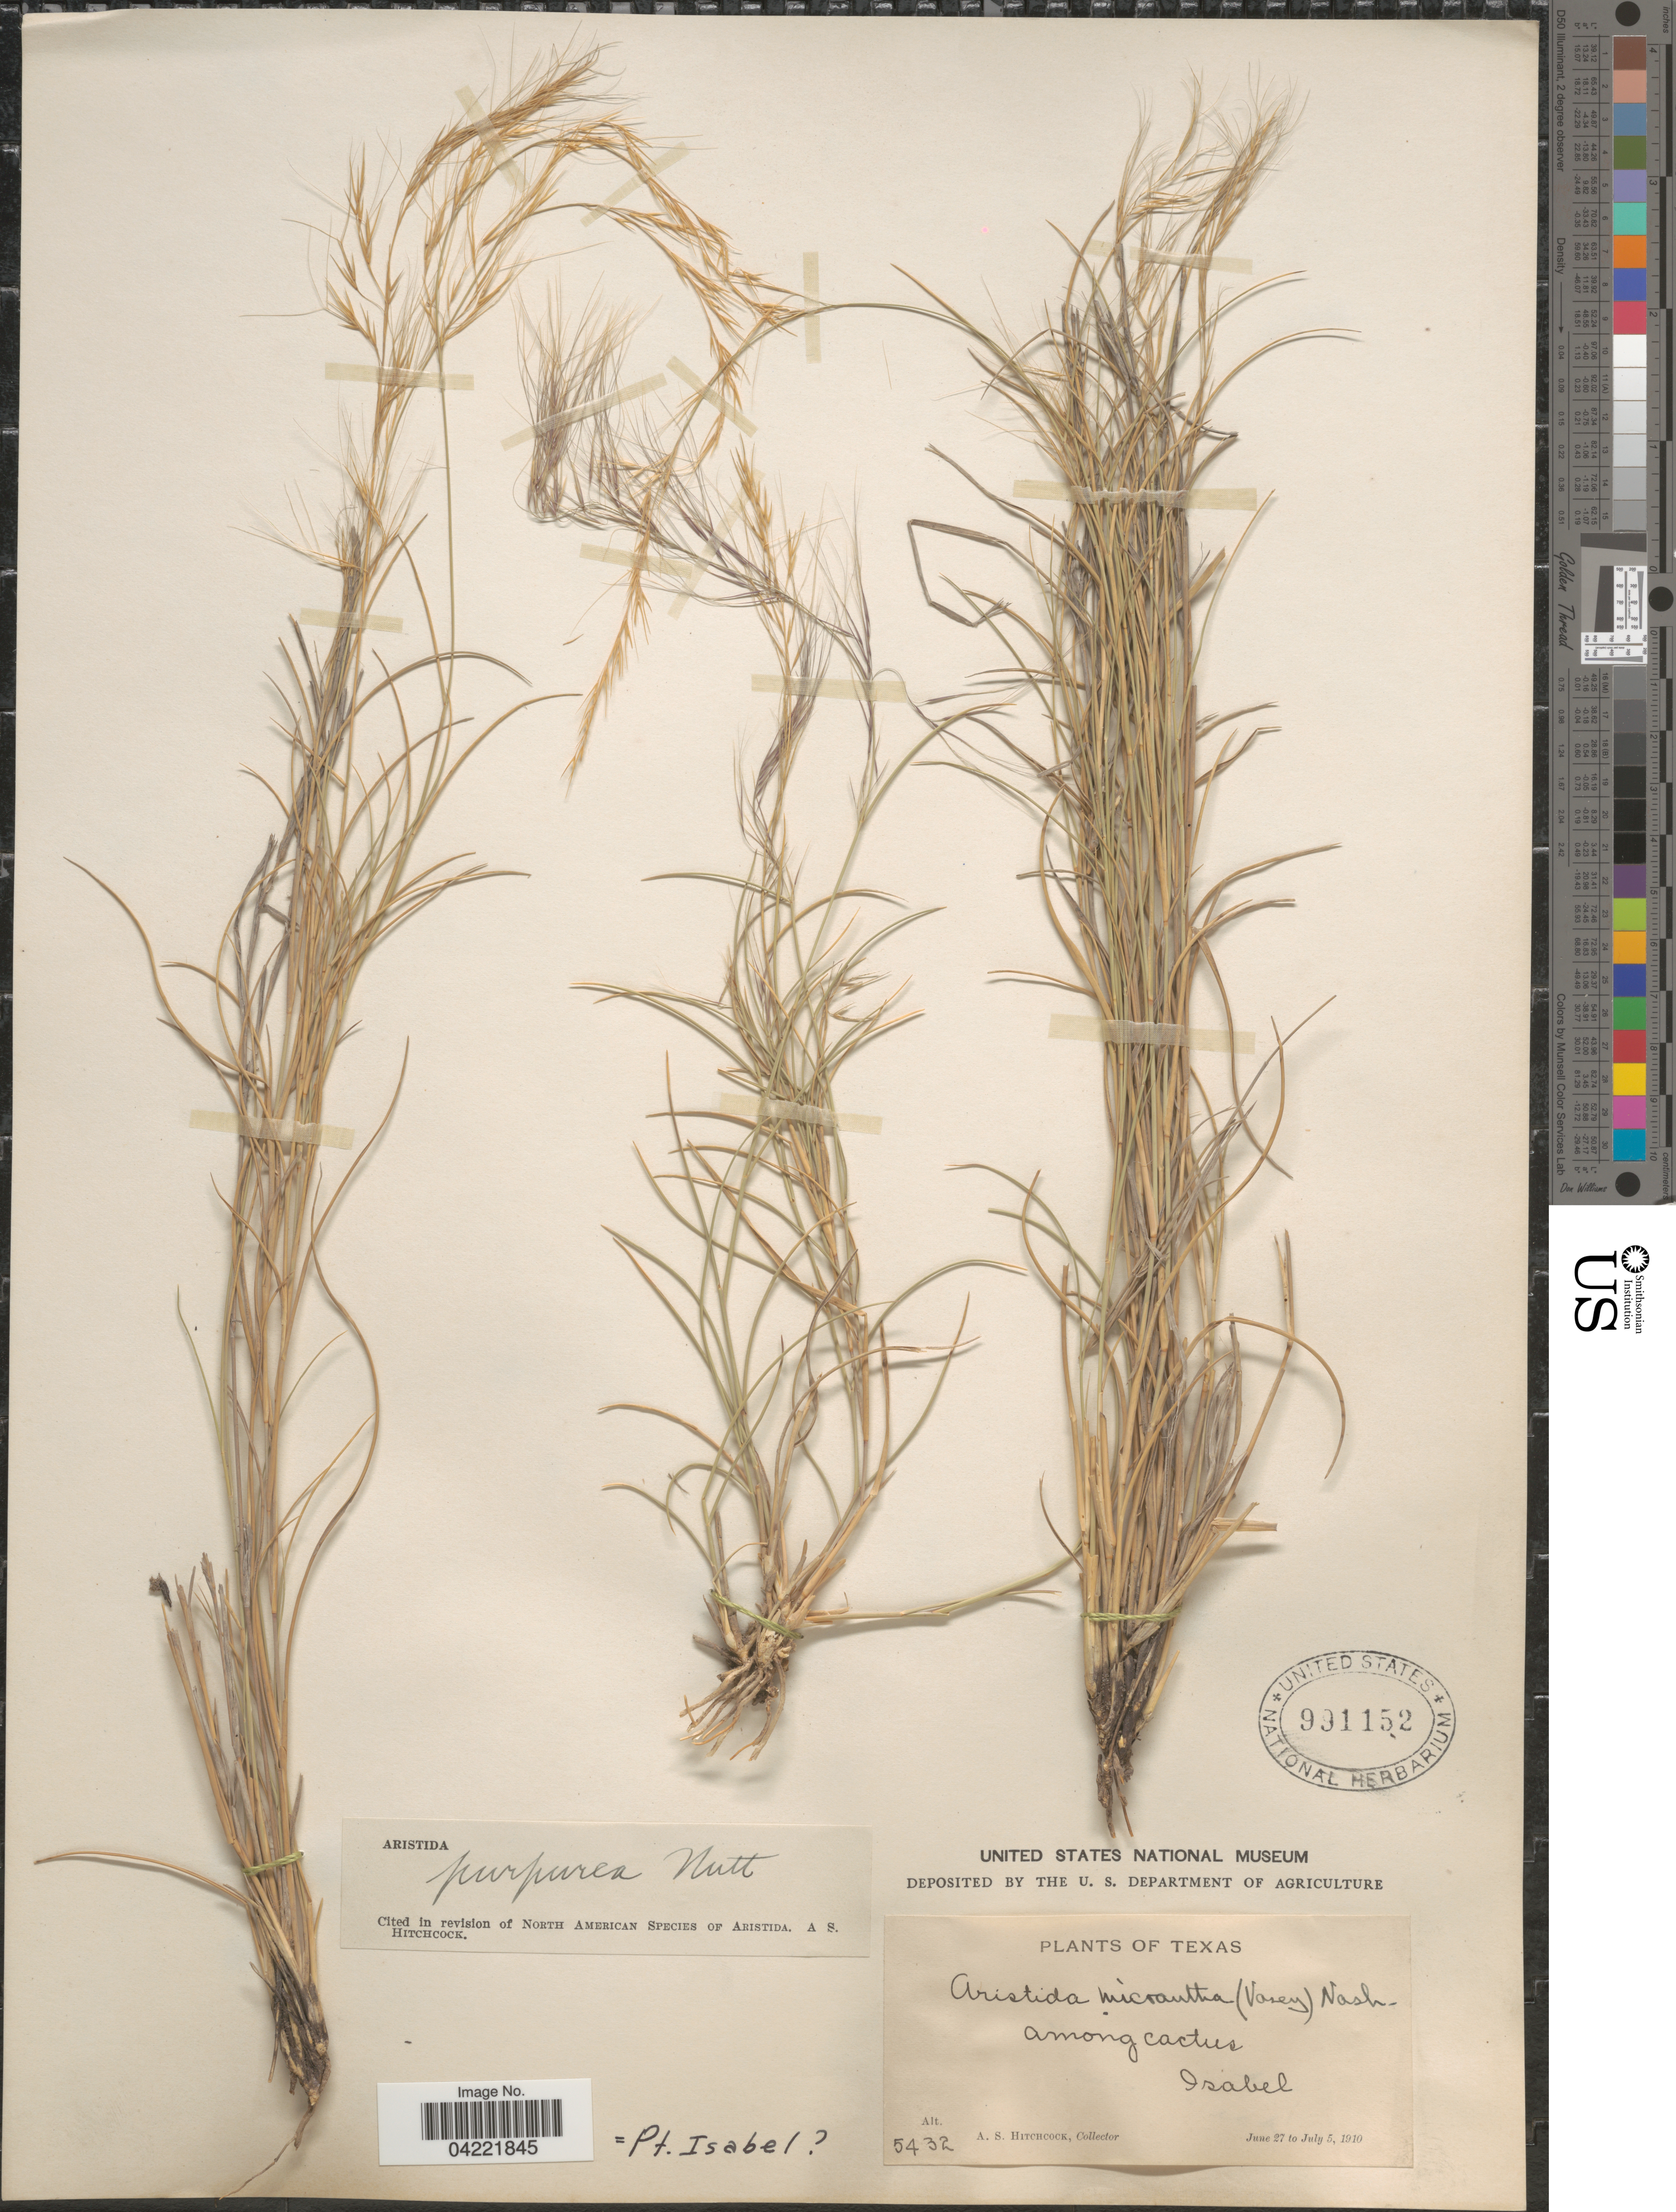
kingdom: Plantae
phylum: Tracheophyta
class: Liliopsida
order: Poales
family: Poaceae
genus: Aristida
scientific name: Aristida purpurea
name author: Nutt.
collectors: A. S. Hitchcock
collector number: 5432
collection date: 1910-06-27/1910-07-05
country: United States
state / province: Texas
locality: Among cactus. Isabel.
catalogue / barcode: US 991152